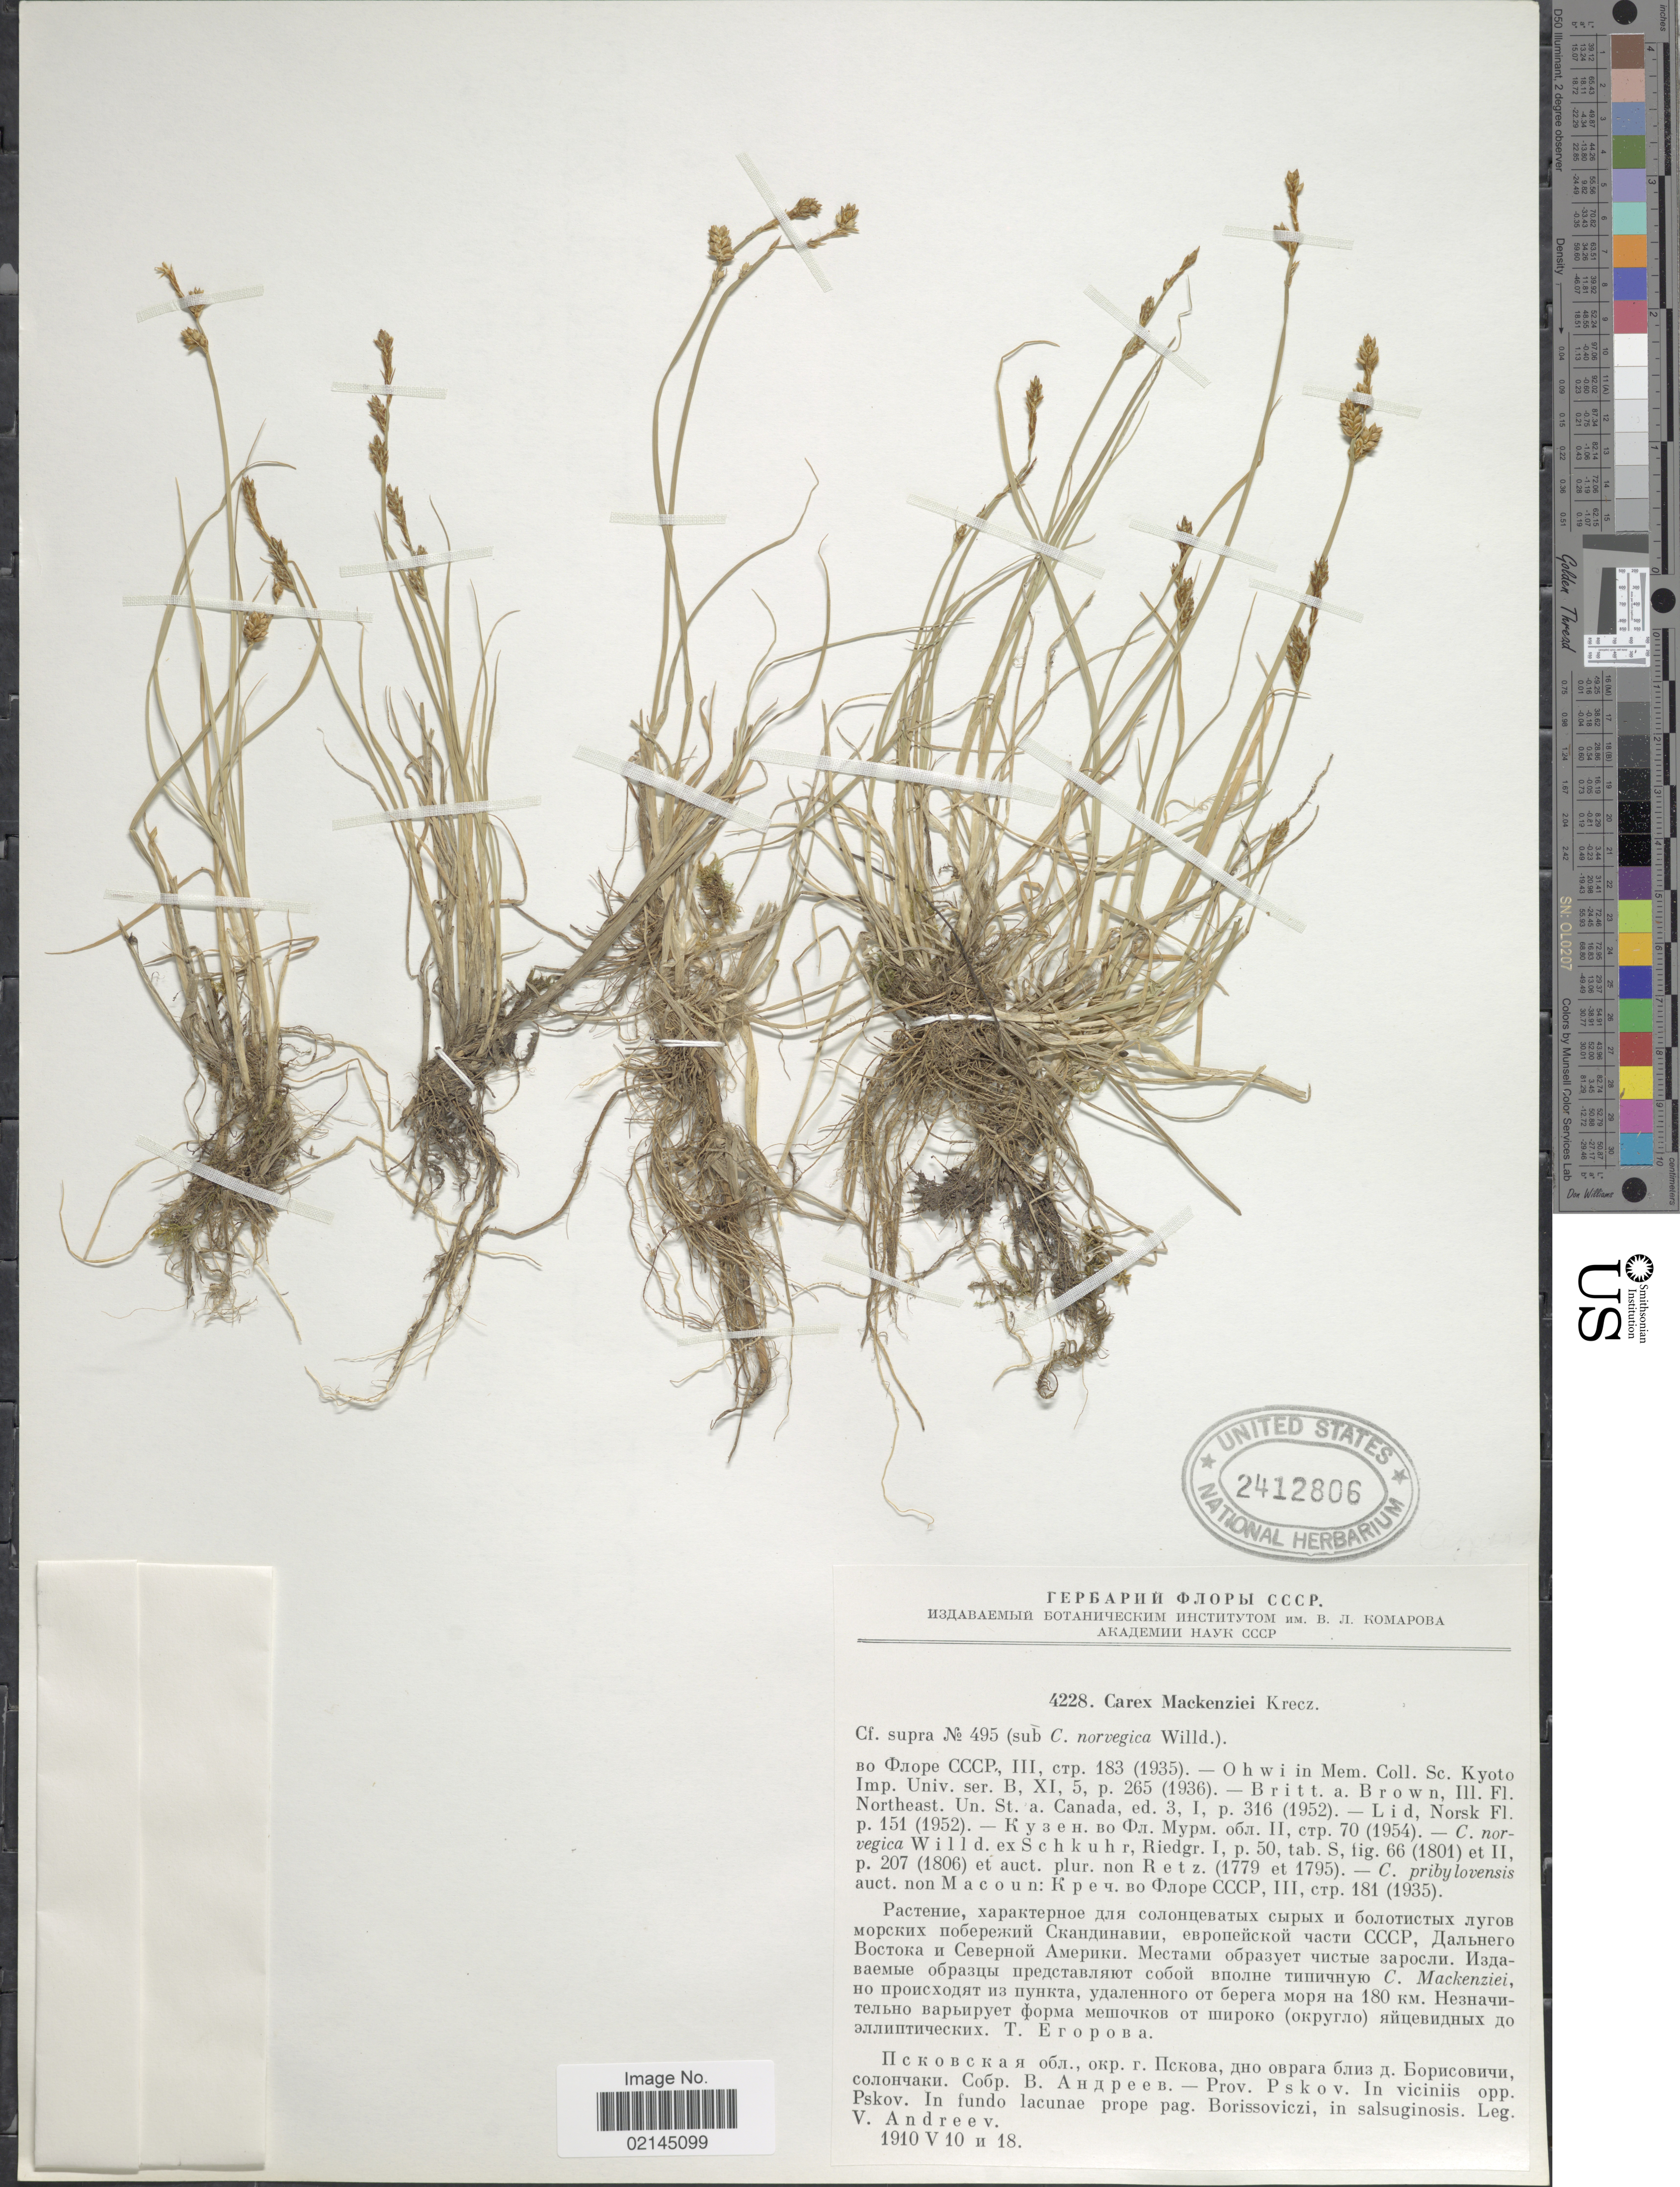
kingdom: Plantae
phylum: Tracheophyta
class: Liliopsida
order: Poales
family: Cyperaceae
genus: Carex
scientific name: Carex mackenziei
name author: V.I. Krecz.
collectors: V. Andreev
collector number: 4228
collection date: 1910-05-10/1910-05-18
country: Russian Federation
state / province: Pskov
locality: In viciniis opp. Pskov. in fundo lacunae prope pag. Borissoviczi, in salsuginosis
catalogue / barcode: US 2412806